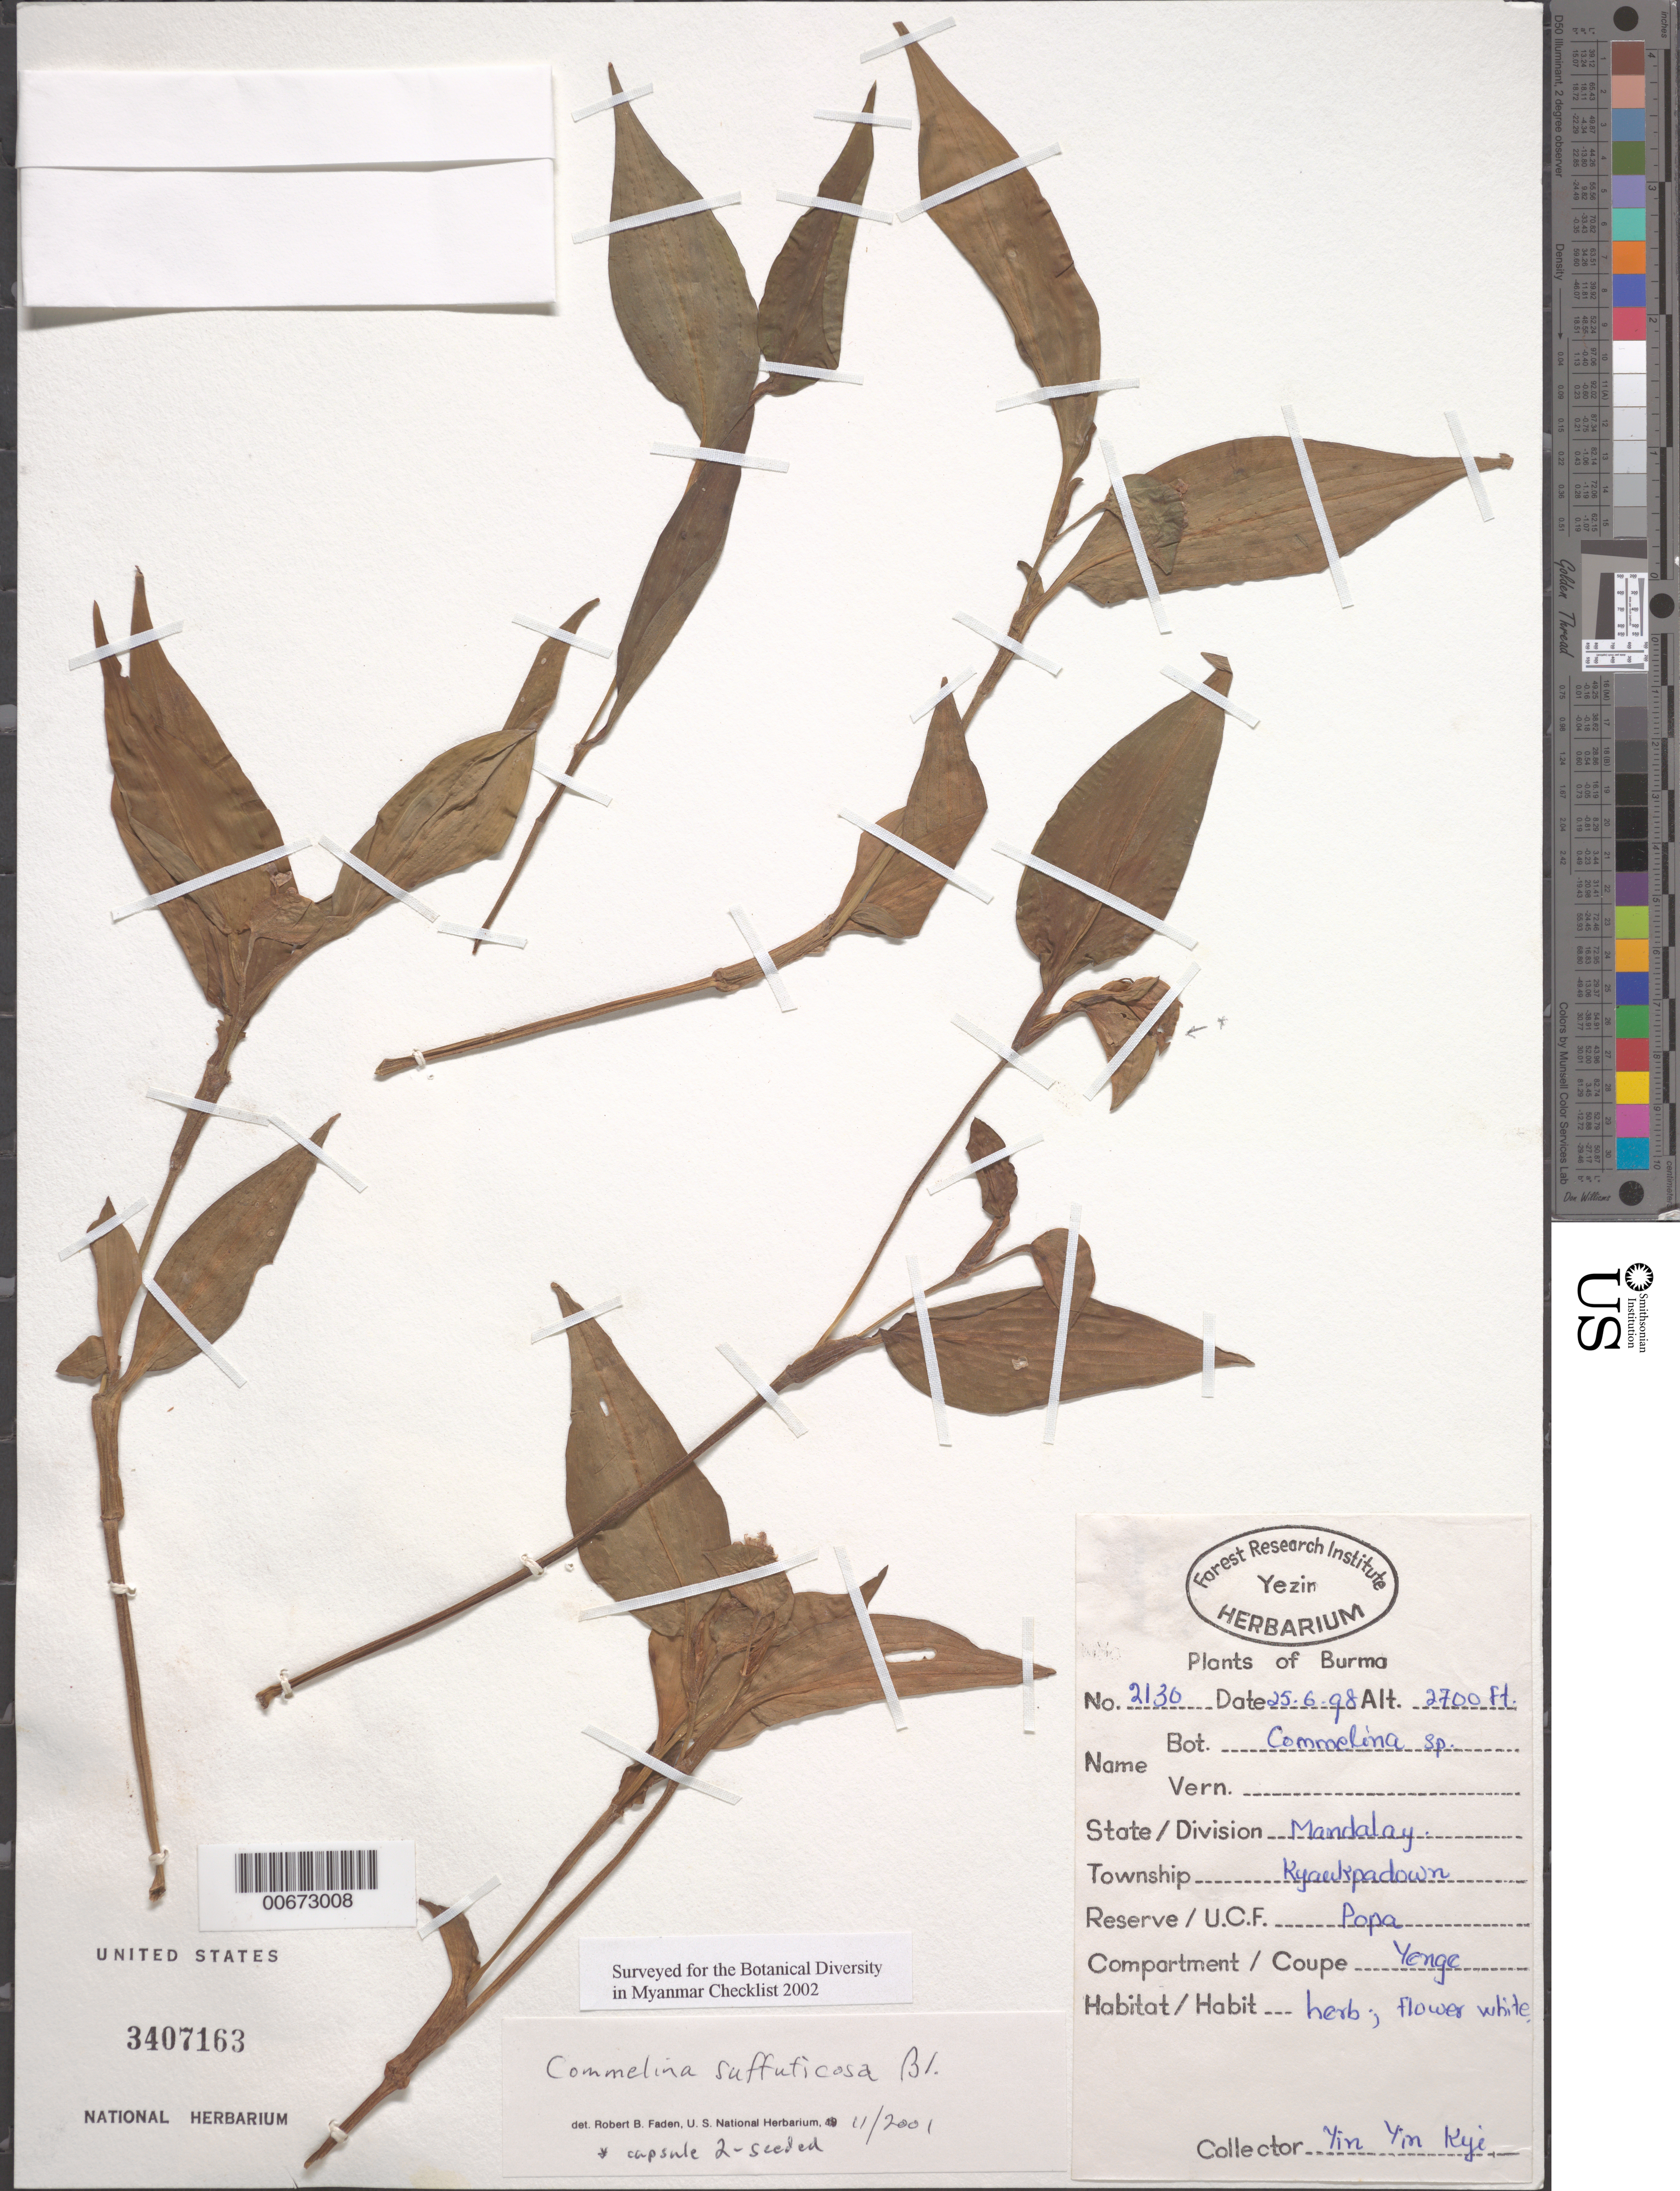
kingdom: Plantae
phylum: Tracheophyta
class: Liliopsida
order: Commelinales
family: Commelinaceae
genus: Commelina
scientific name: Commelina suffruticosa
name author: Blume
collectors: Y. C. Yang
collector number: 2130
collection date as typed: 25 Jun 1998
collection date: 1998-06-25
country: Myanmar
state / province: Mandalay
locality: Kyaukpadown, Popa, Yenge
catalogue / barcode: US 3407163